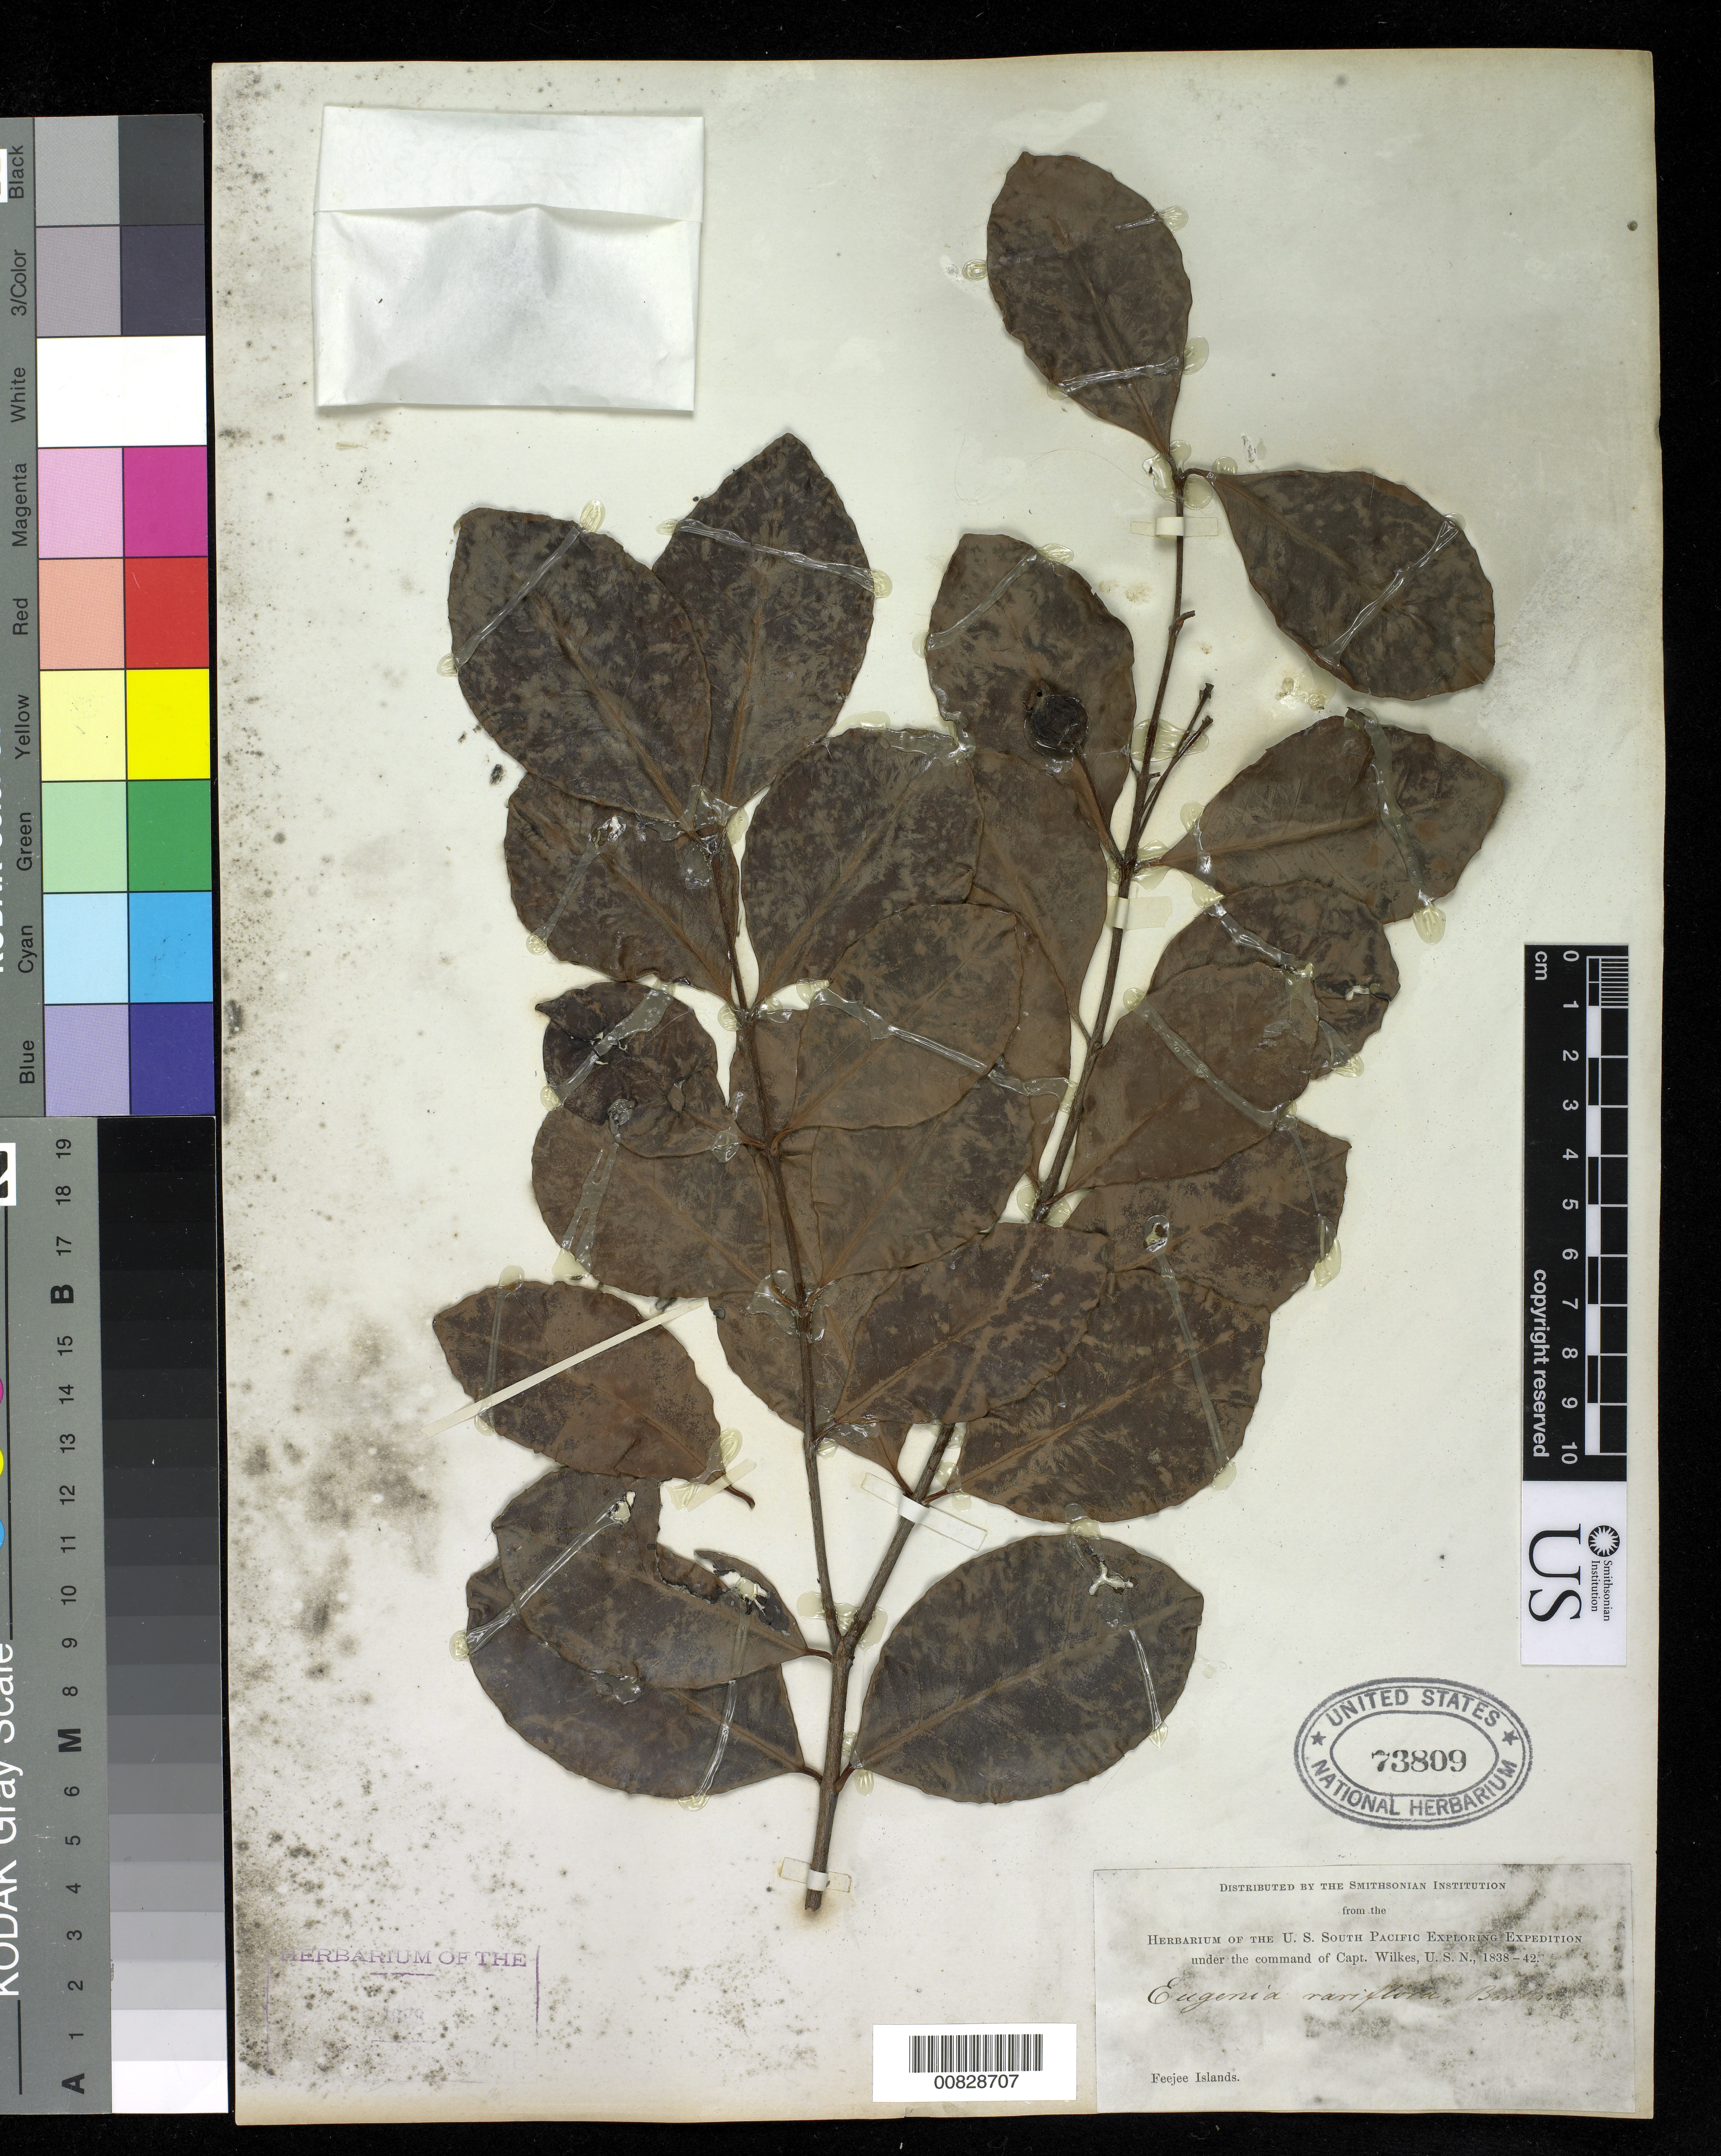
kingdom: Plantae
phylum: Tracheophyta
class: Magnoliopsida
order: Myrtales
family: Myrtaceae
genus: Eugenia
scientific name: Eugenia reinwardtiana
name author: (Blume) DC.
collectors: Wilkes Explor. Exped.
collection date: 1838/1842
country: Fiji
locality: Feejee Islands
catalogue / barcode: US 73809